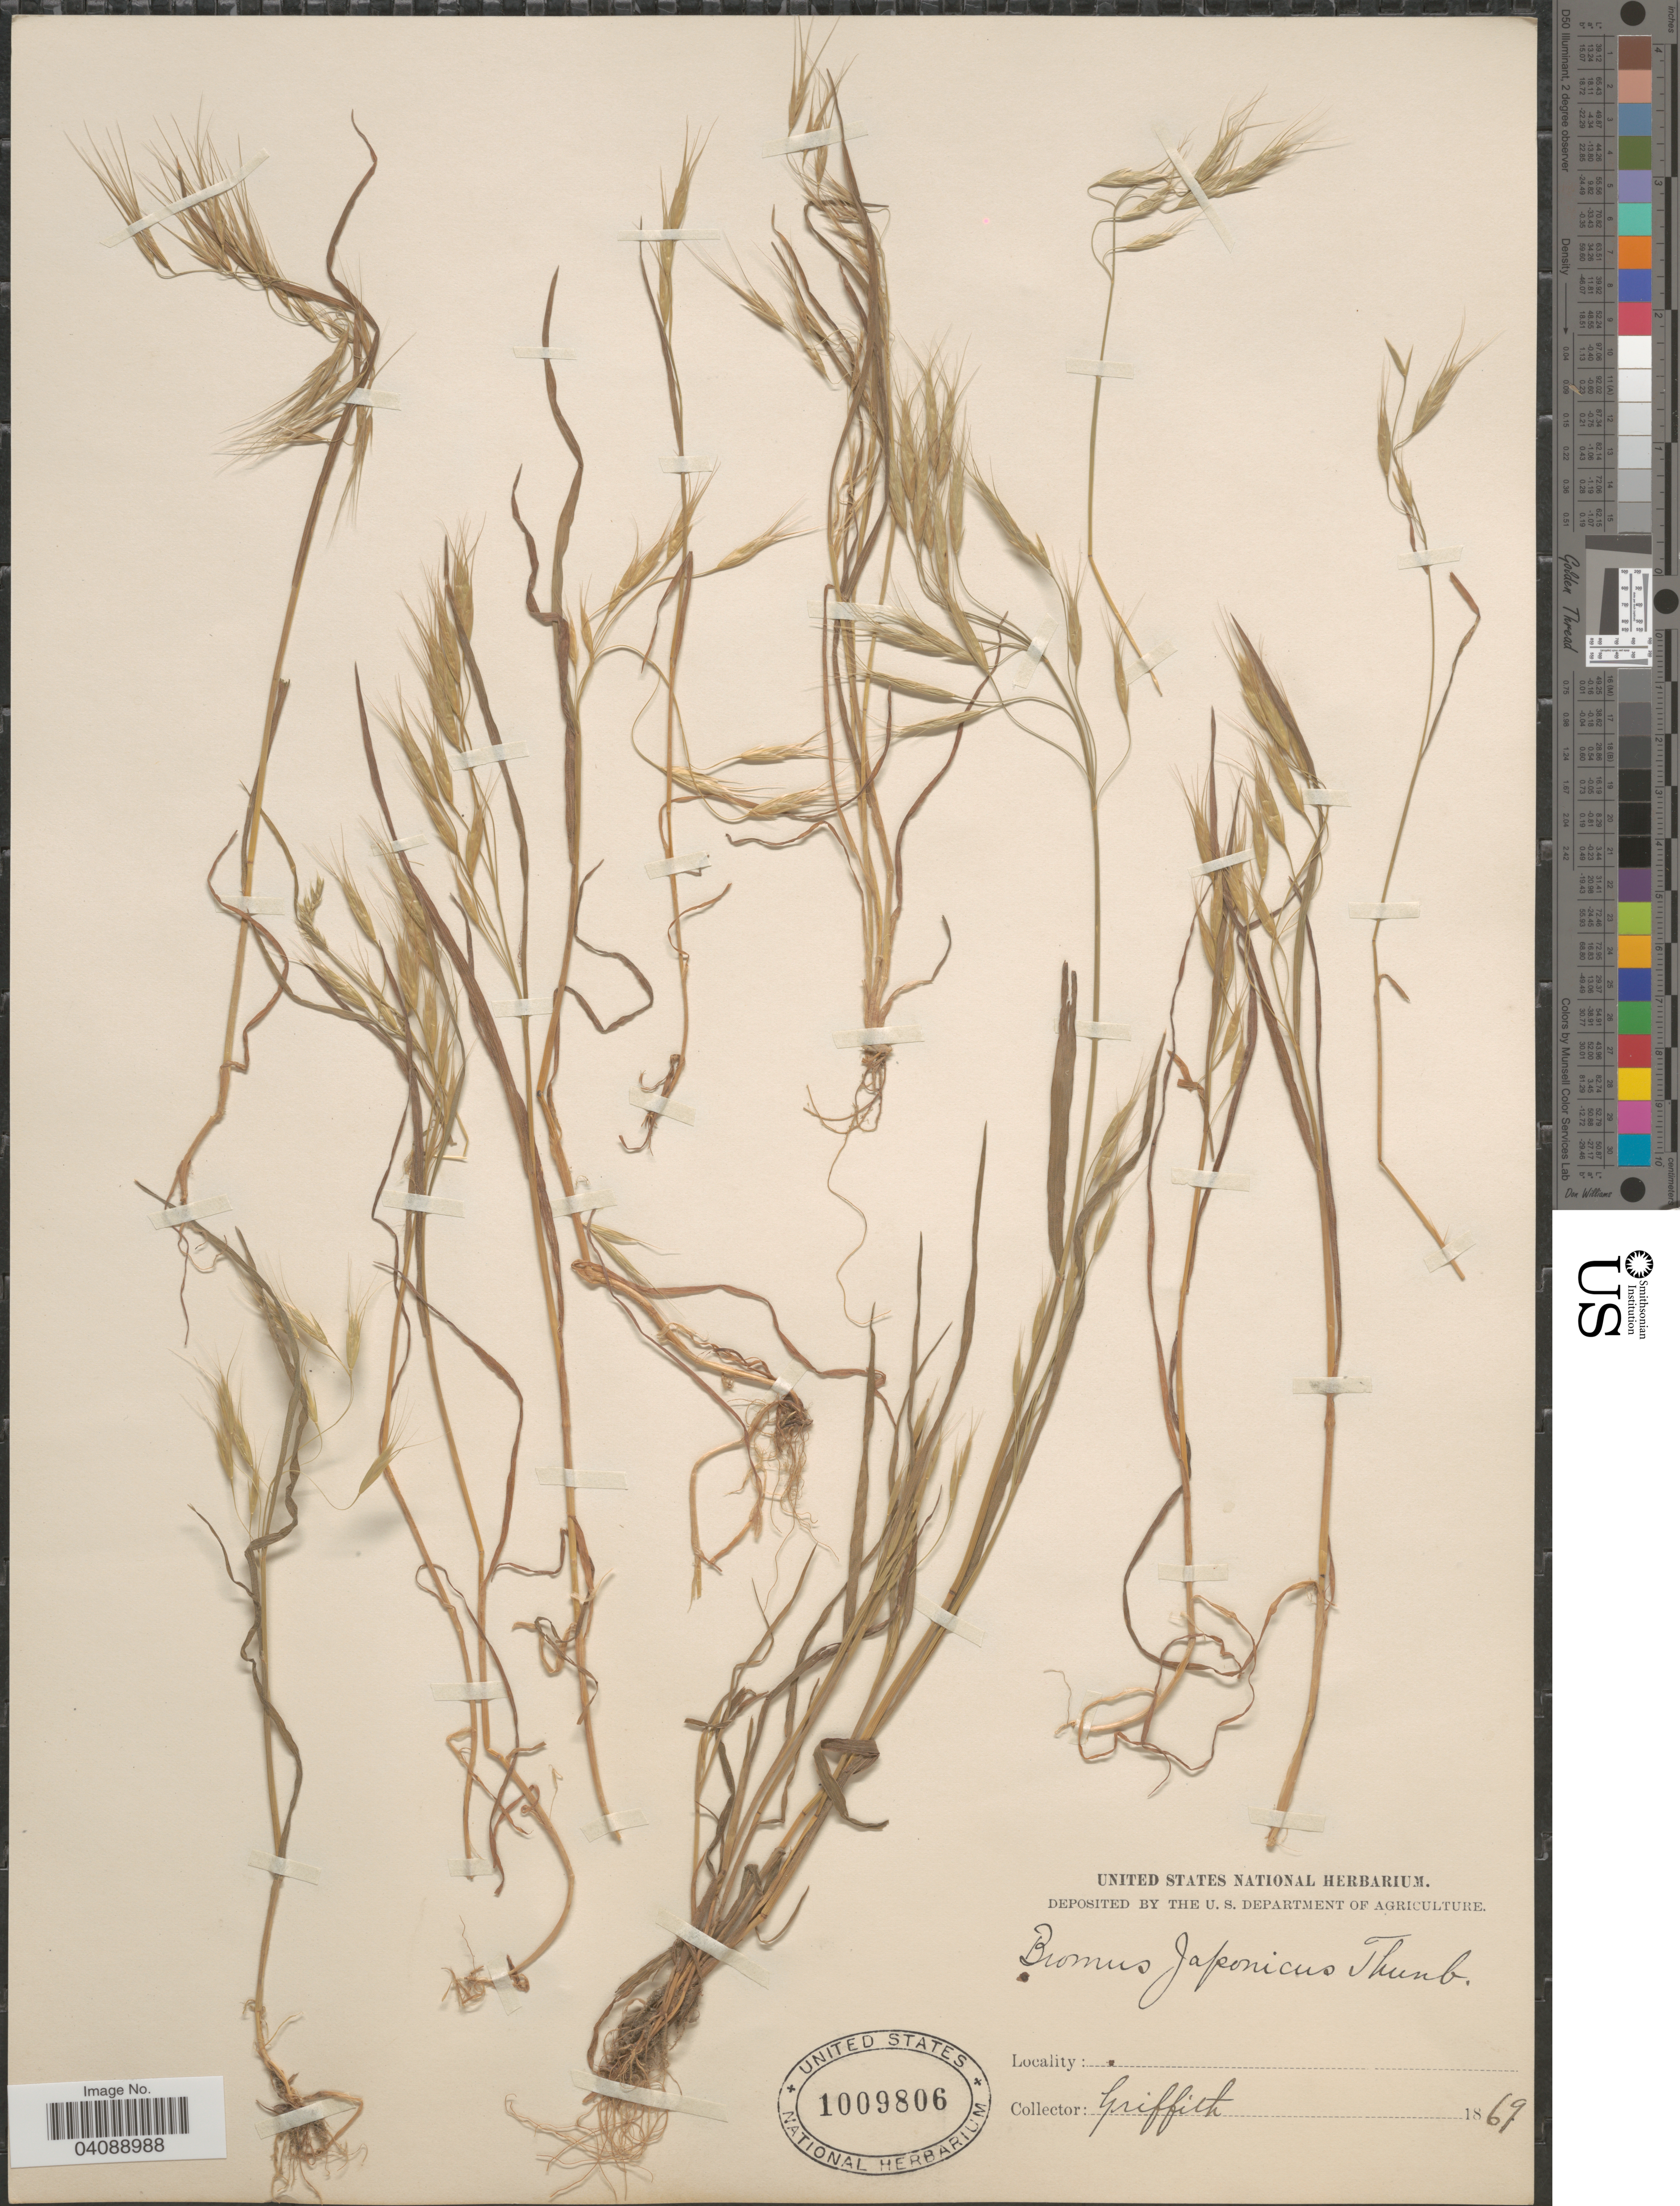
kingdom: Plantae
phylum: Tracheophyta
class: Liliopsida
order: Poales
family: Poaceae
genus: Bromus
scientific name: Bromus japonicus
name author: Houtt.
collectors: -. Griffith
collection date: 1869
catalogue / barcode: US 1009806